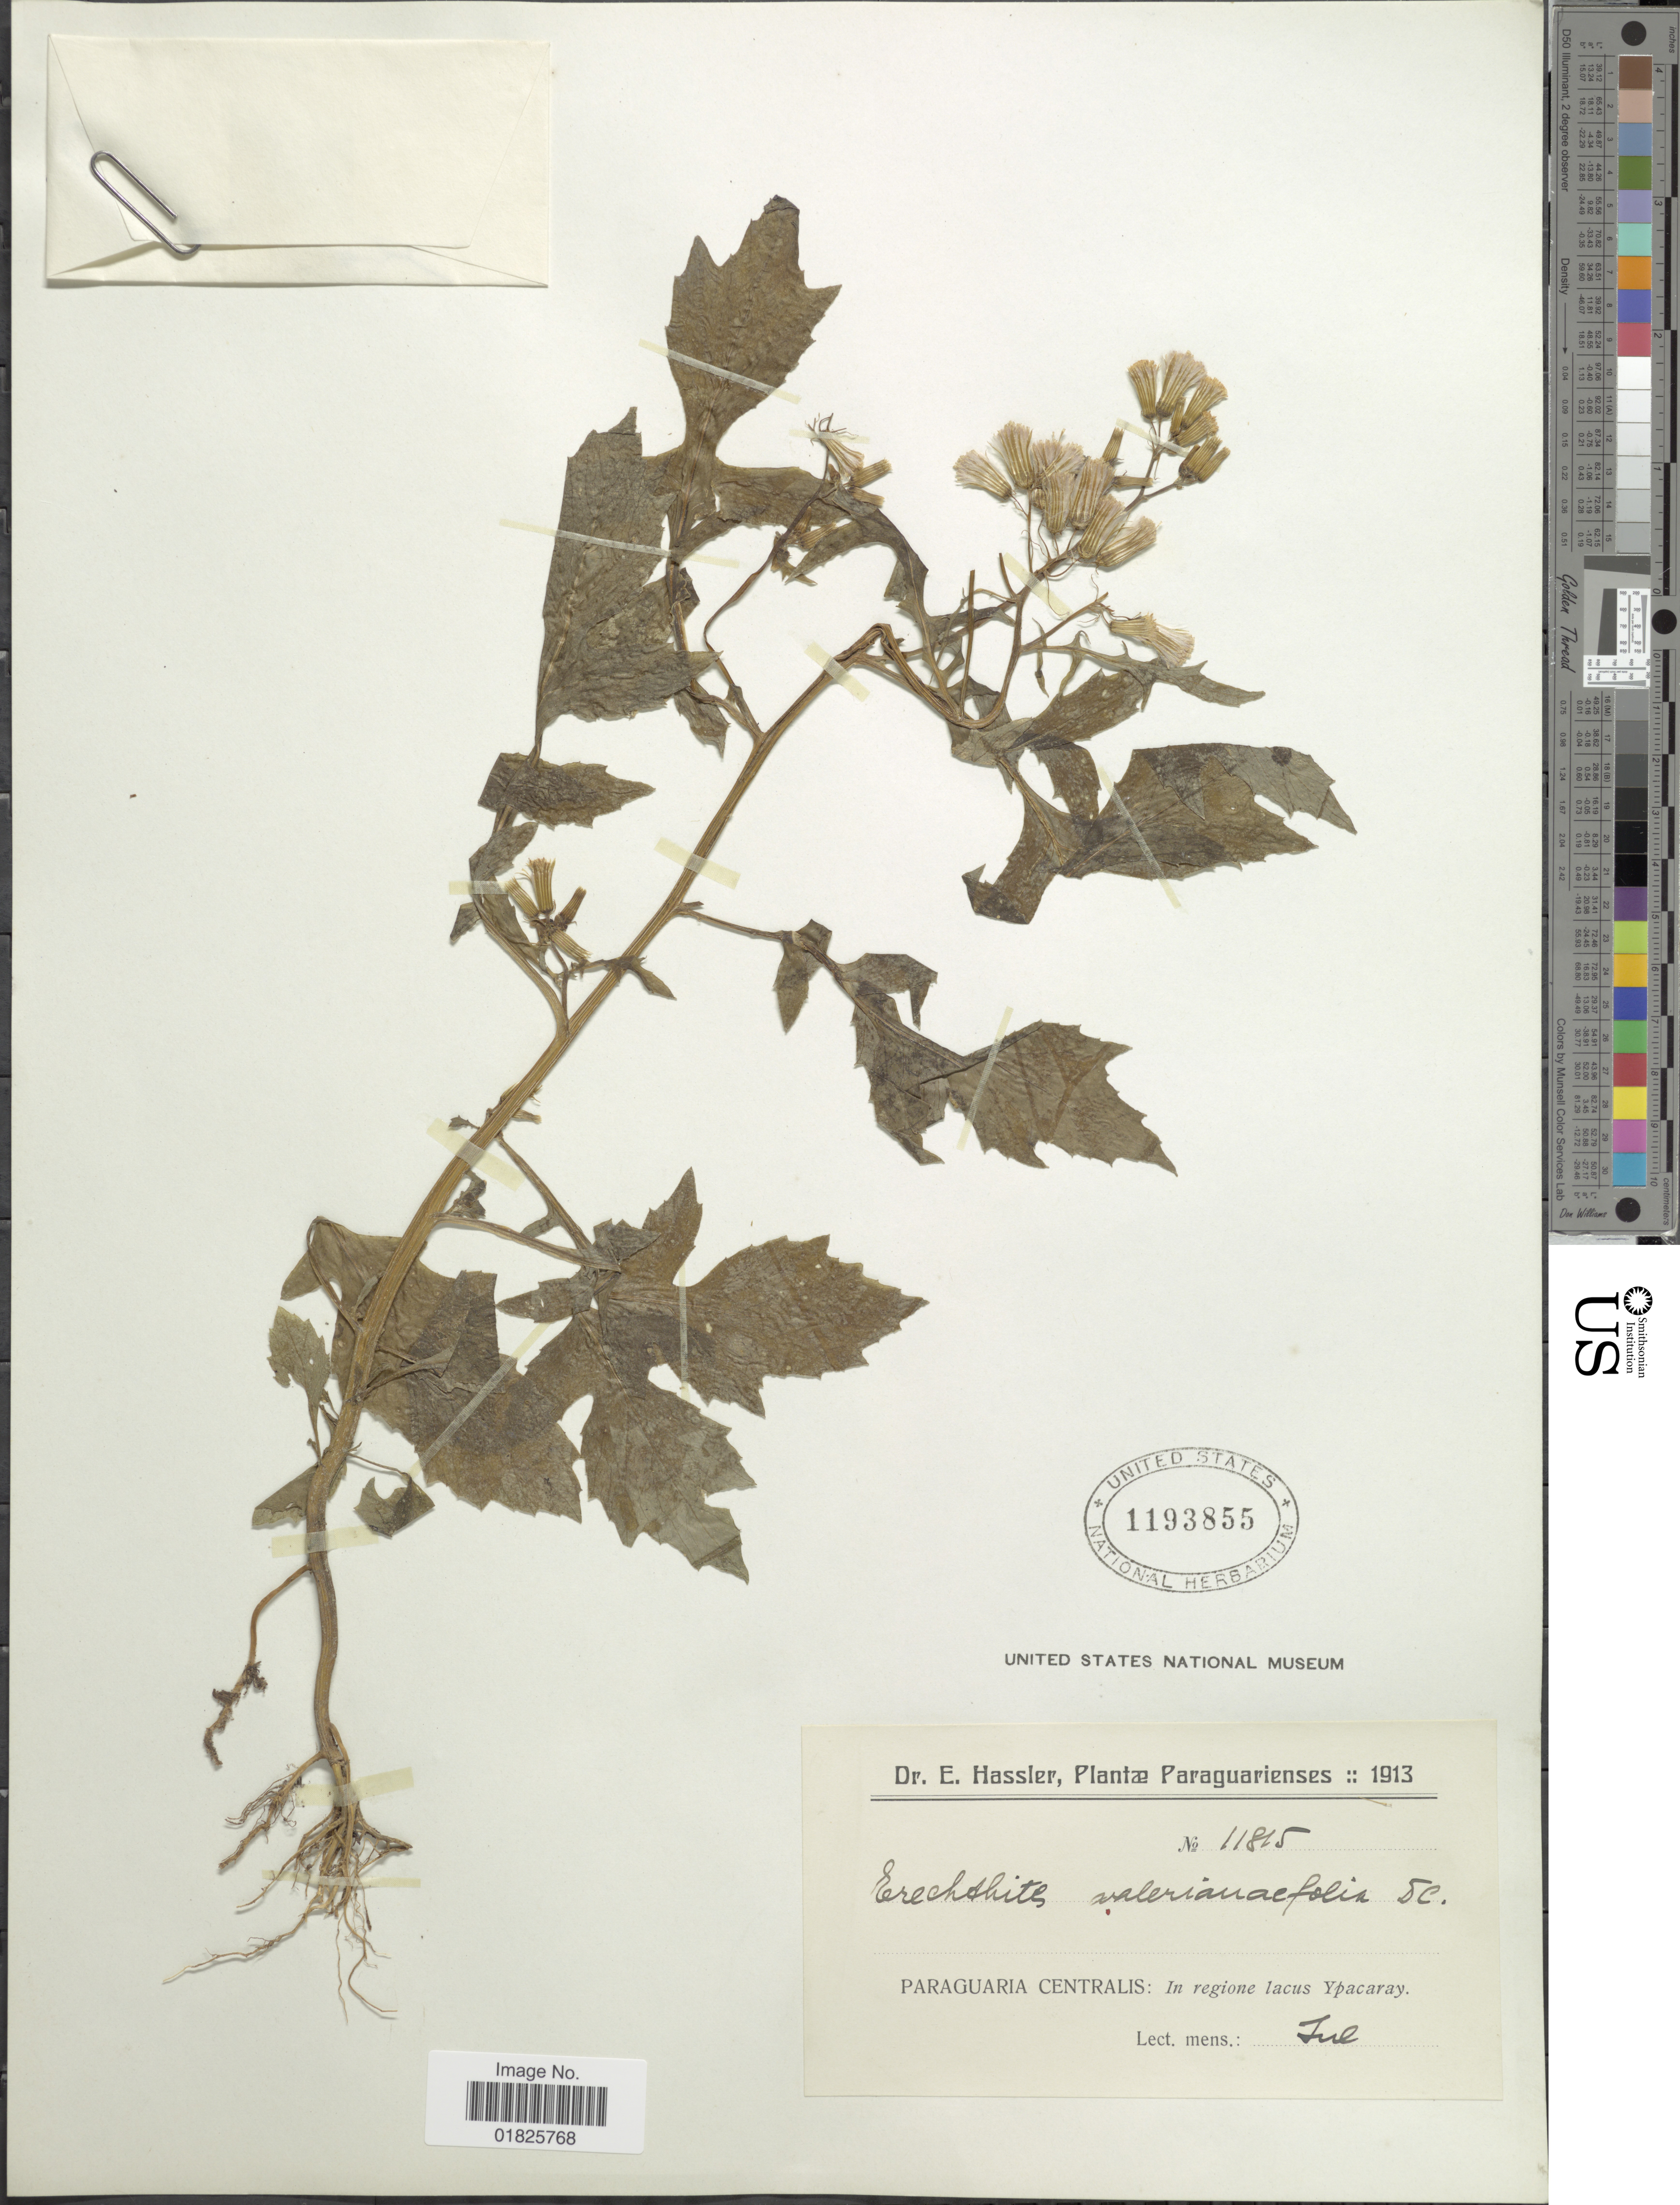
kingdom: Plantae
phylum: Tracheophyta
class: Magnoliopsida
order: Asterales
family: Asteraceae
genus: Erechtites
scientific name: Erechtites valerianifolius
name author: (Link ex Spreng.) DC.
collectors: E. Hassler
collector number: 11815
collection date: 1913-07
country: Paraguay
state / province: Paraguari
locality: In regione lacus Ypacaray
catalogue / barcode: US 1193855